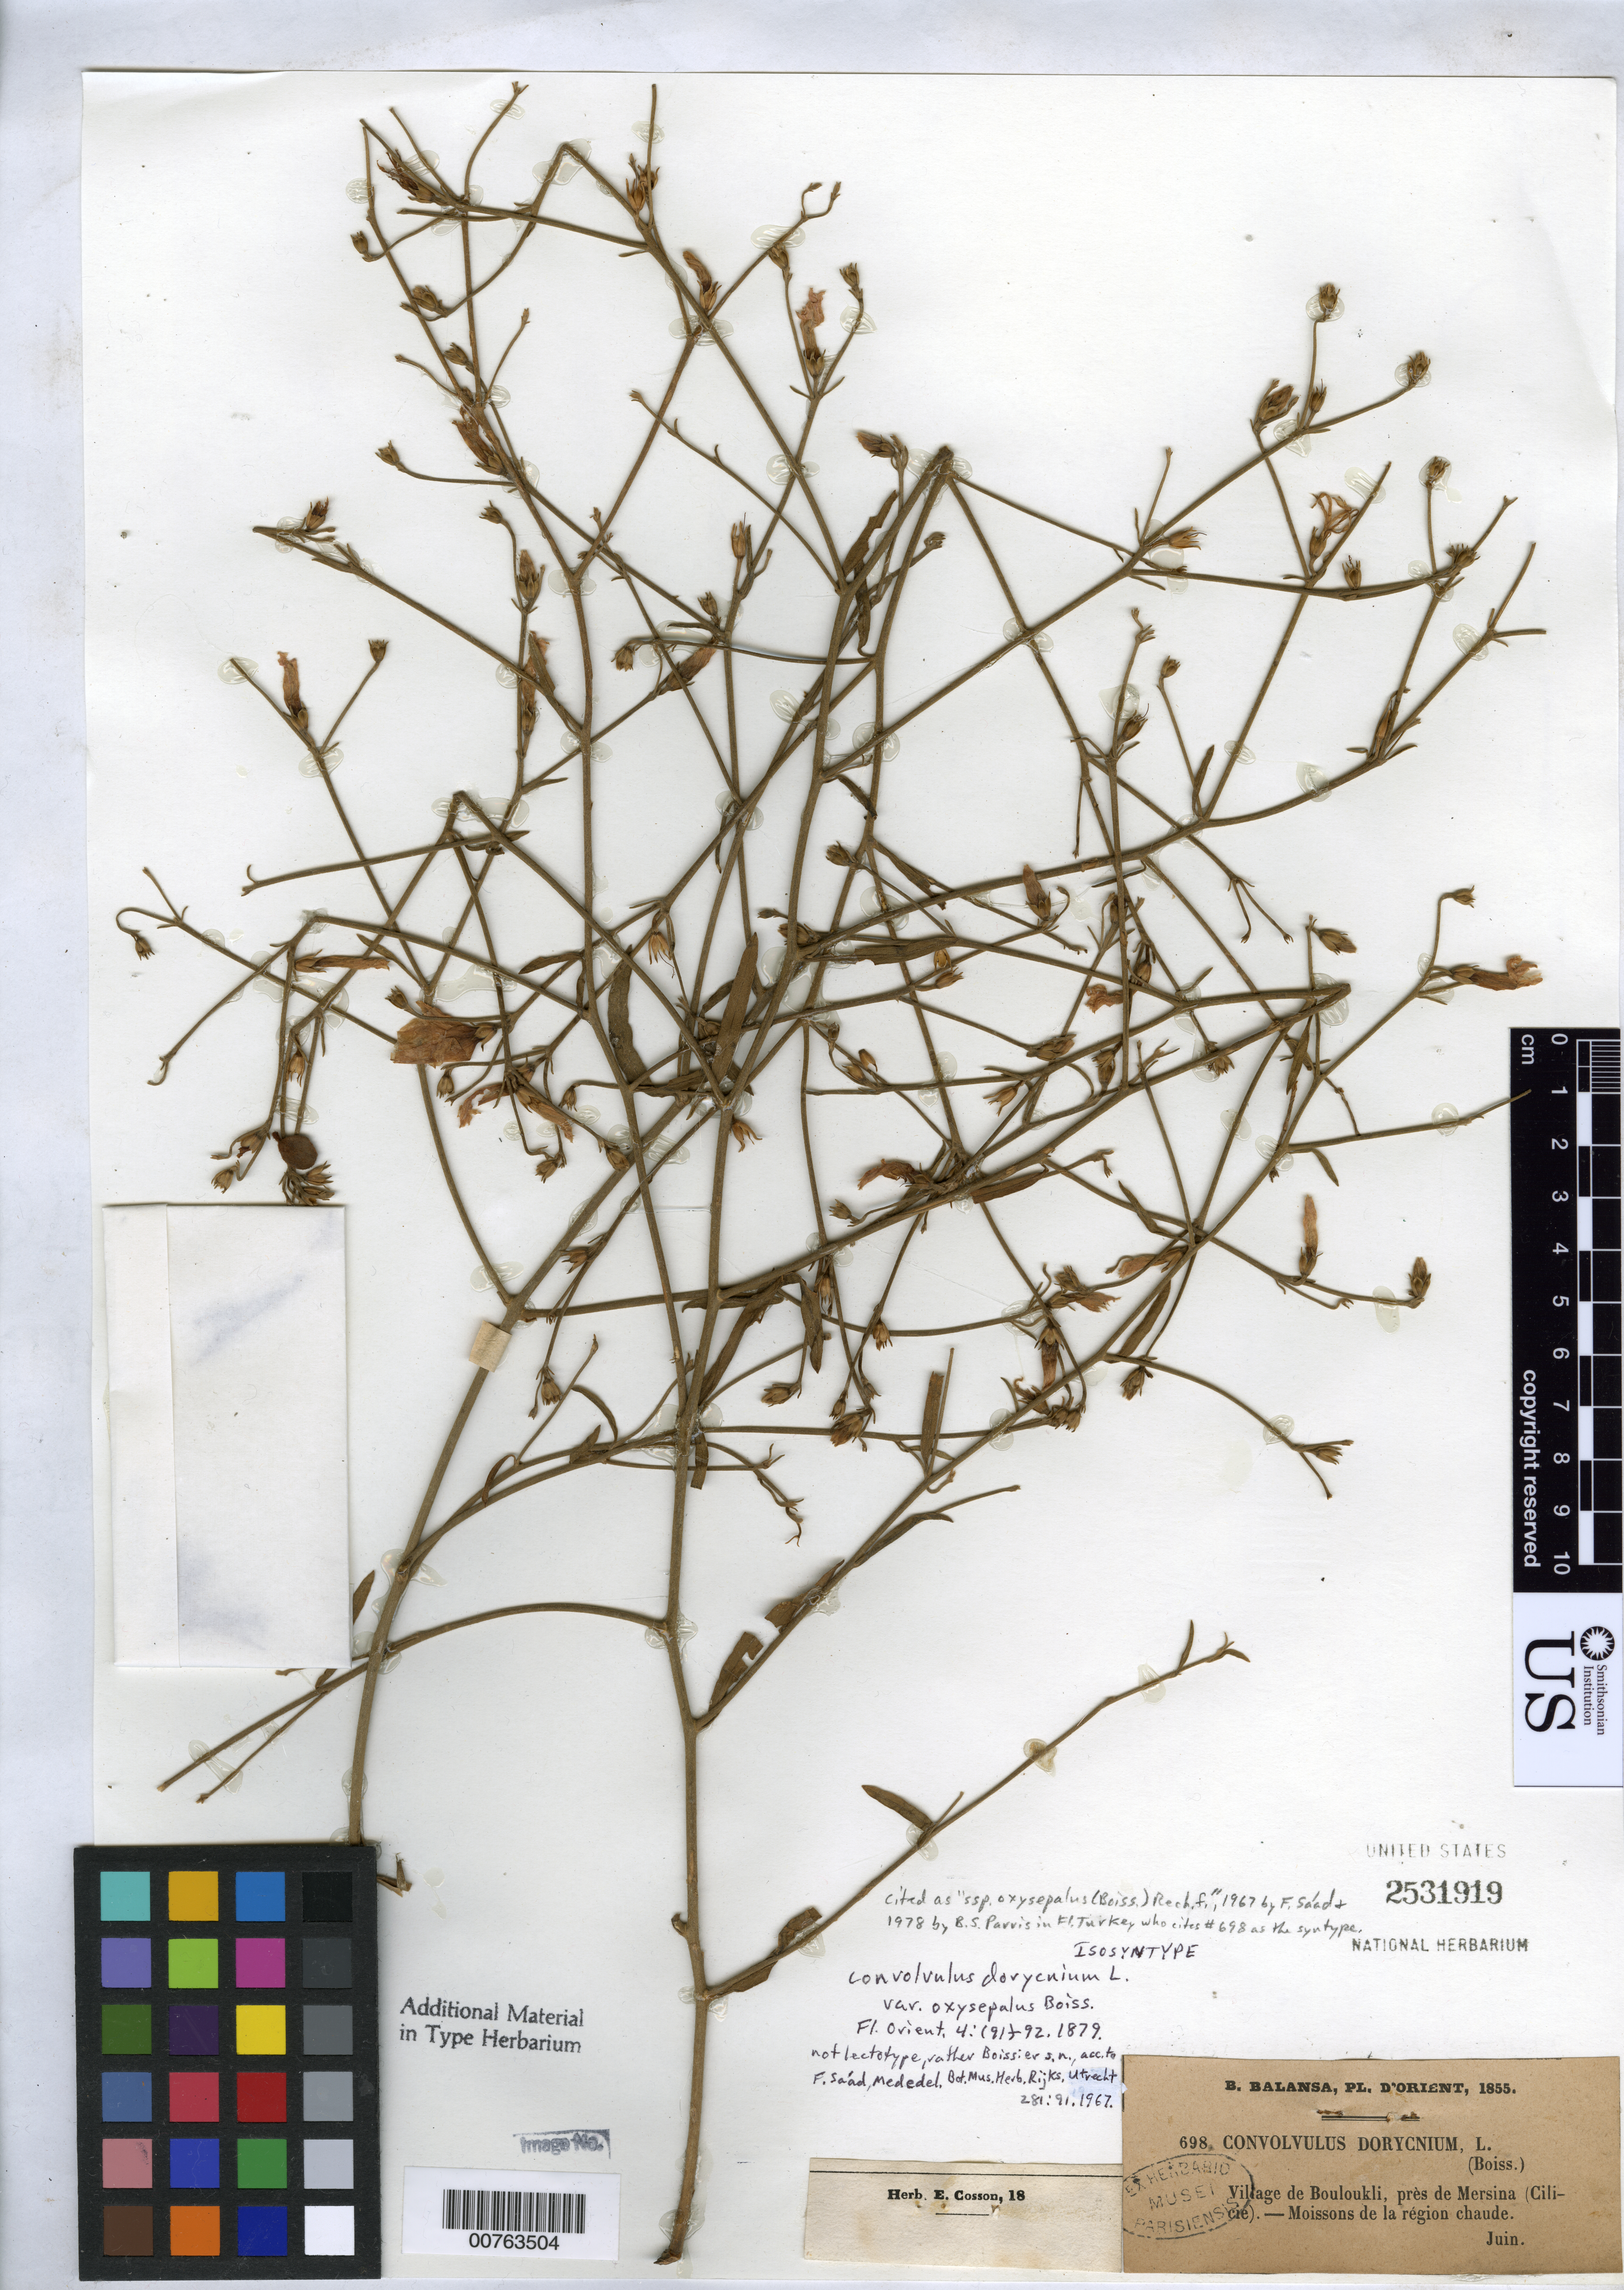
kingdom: Plantae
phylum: Tracheophyta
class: Magnoliopsida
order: Solanales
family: Convolvulaceae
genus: Convolvulus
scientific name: Convolvulus dorycnium var. oxysepalus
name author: Boiss.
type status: Isosyntype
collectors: B. Balansa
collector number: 698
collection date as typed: Jun 1855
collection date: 1855-06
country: Turkey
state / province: Mersin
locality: Village of Bouloukli, près de Mersina (Cilicie)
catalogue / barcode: US 2531919